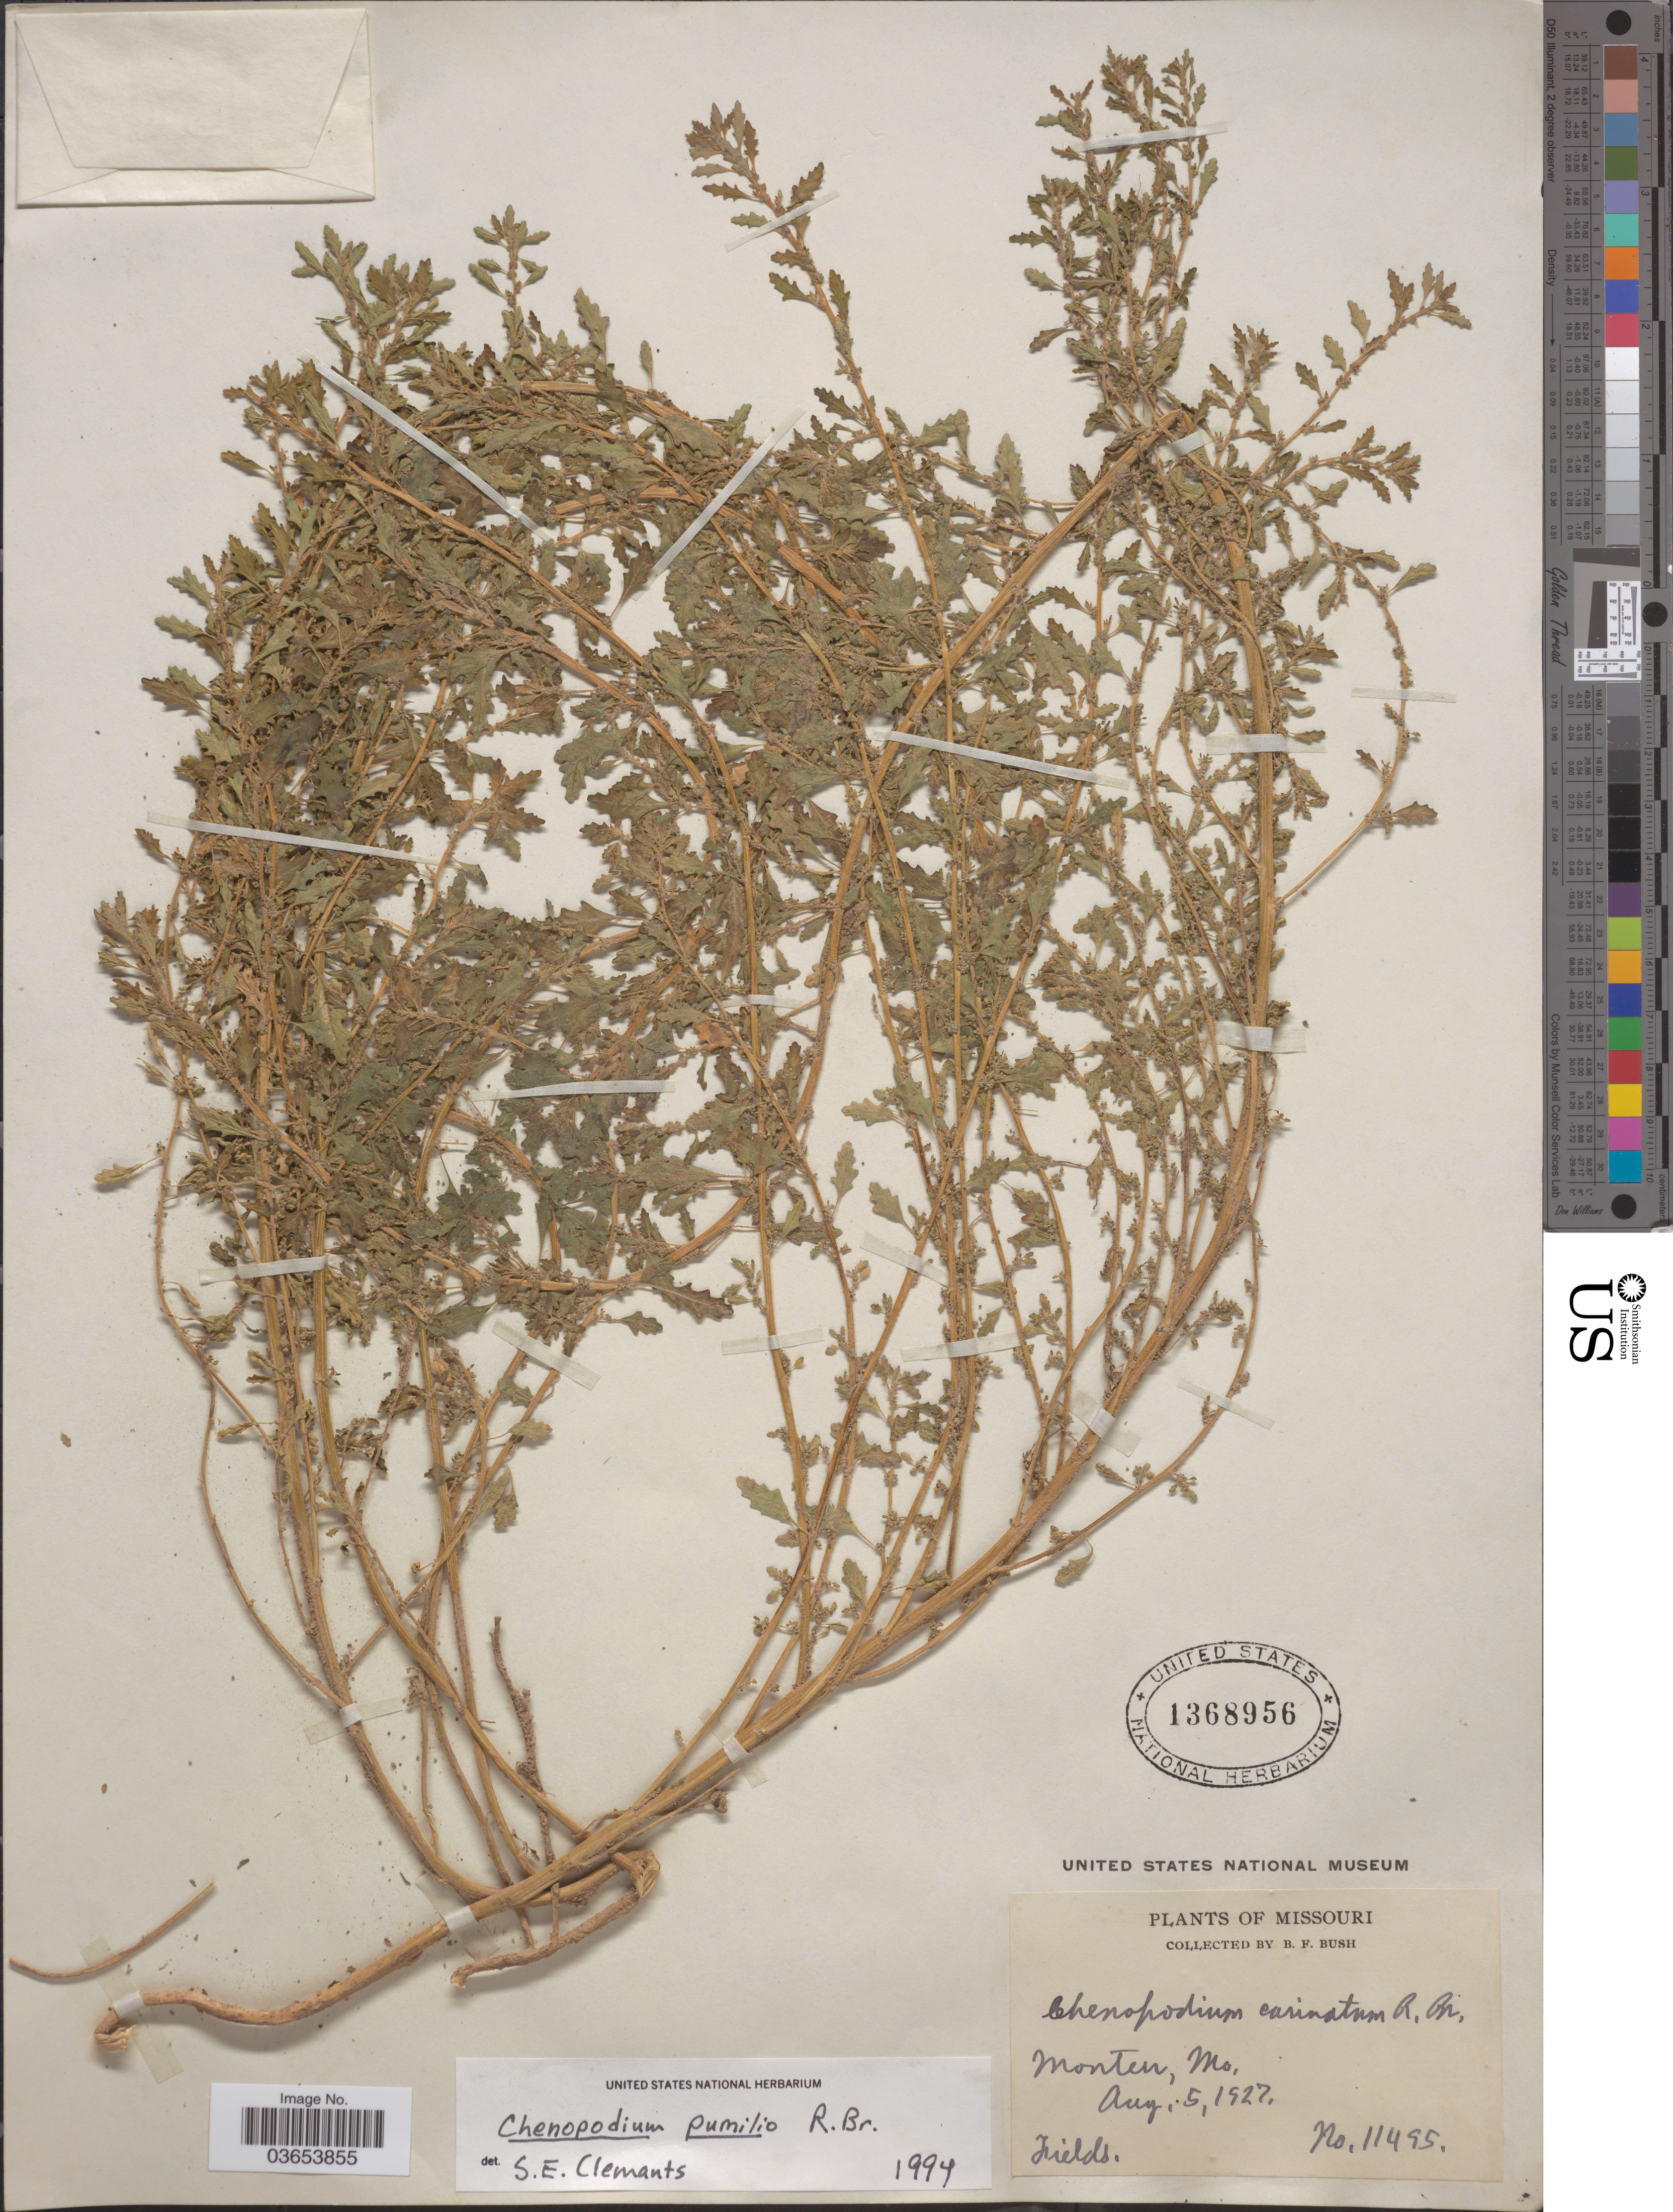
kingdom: Plantae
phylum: Tracheophyta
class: Magnoliopsida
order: Caryophyllales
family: Amaranthaceae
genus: Chenopodium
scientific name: Chenopodium pumilio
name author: R. Br.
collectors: B. F. Bush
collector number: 11495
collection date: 1927-08-05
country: United States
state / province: Missouri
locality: Monteer.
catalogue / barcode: US 1368956